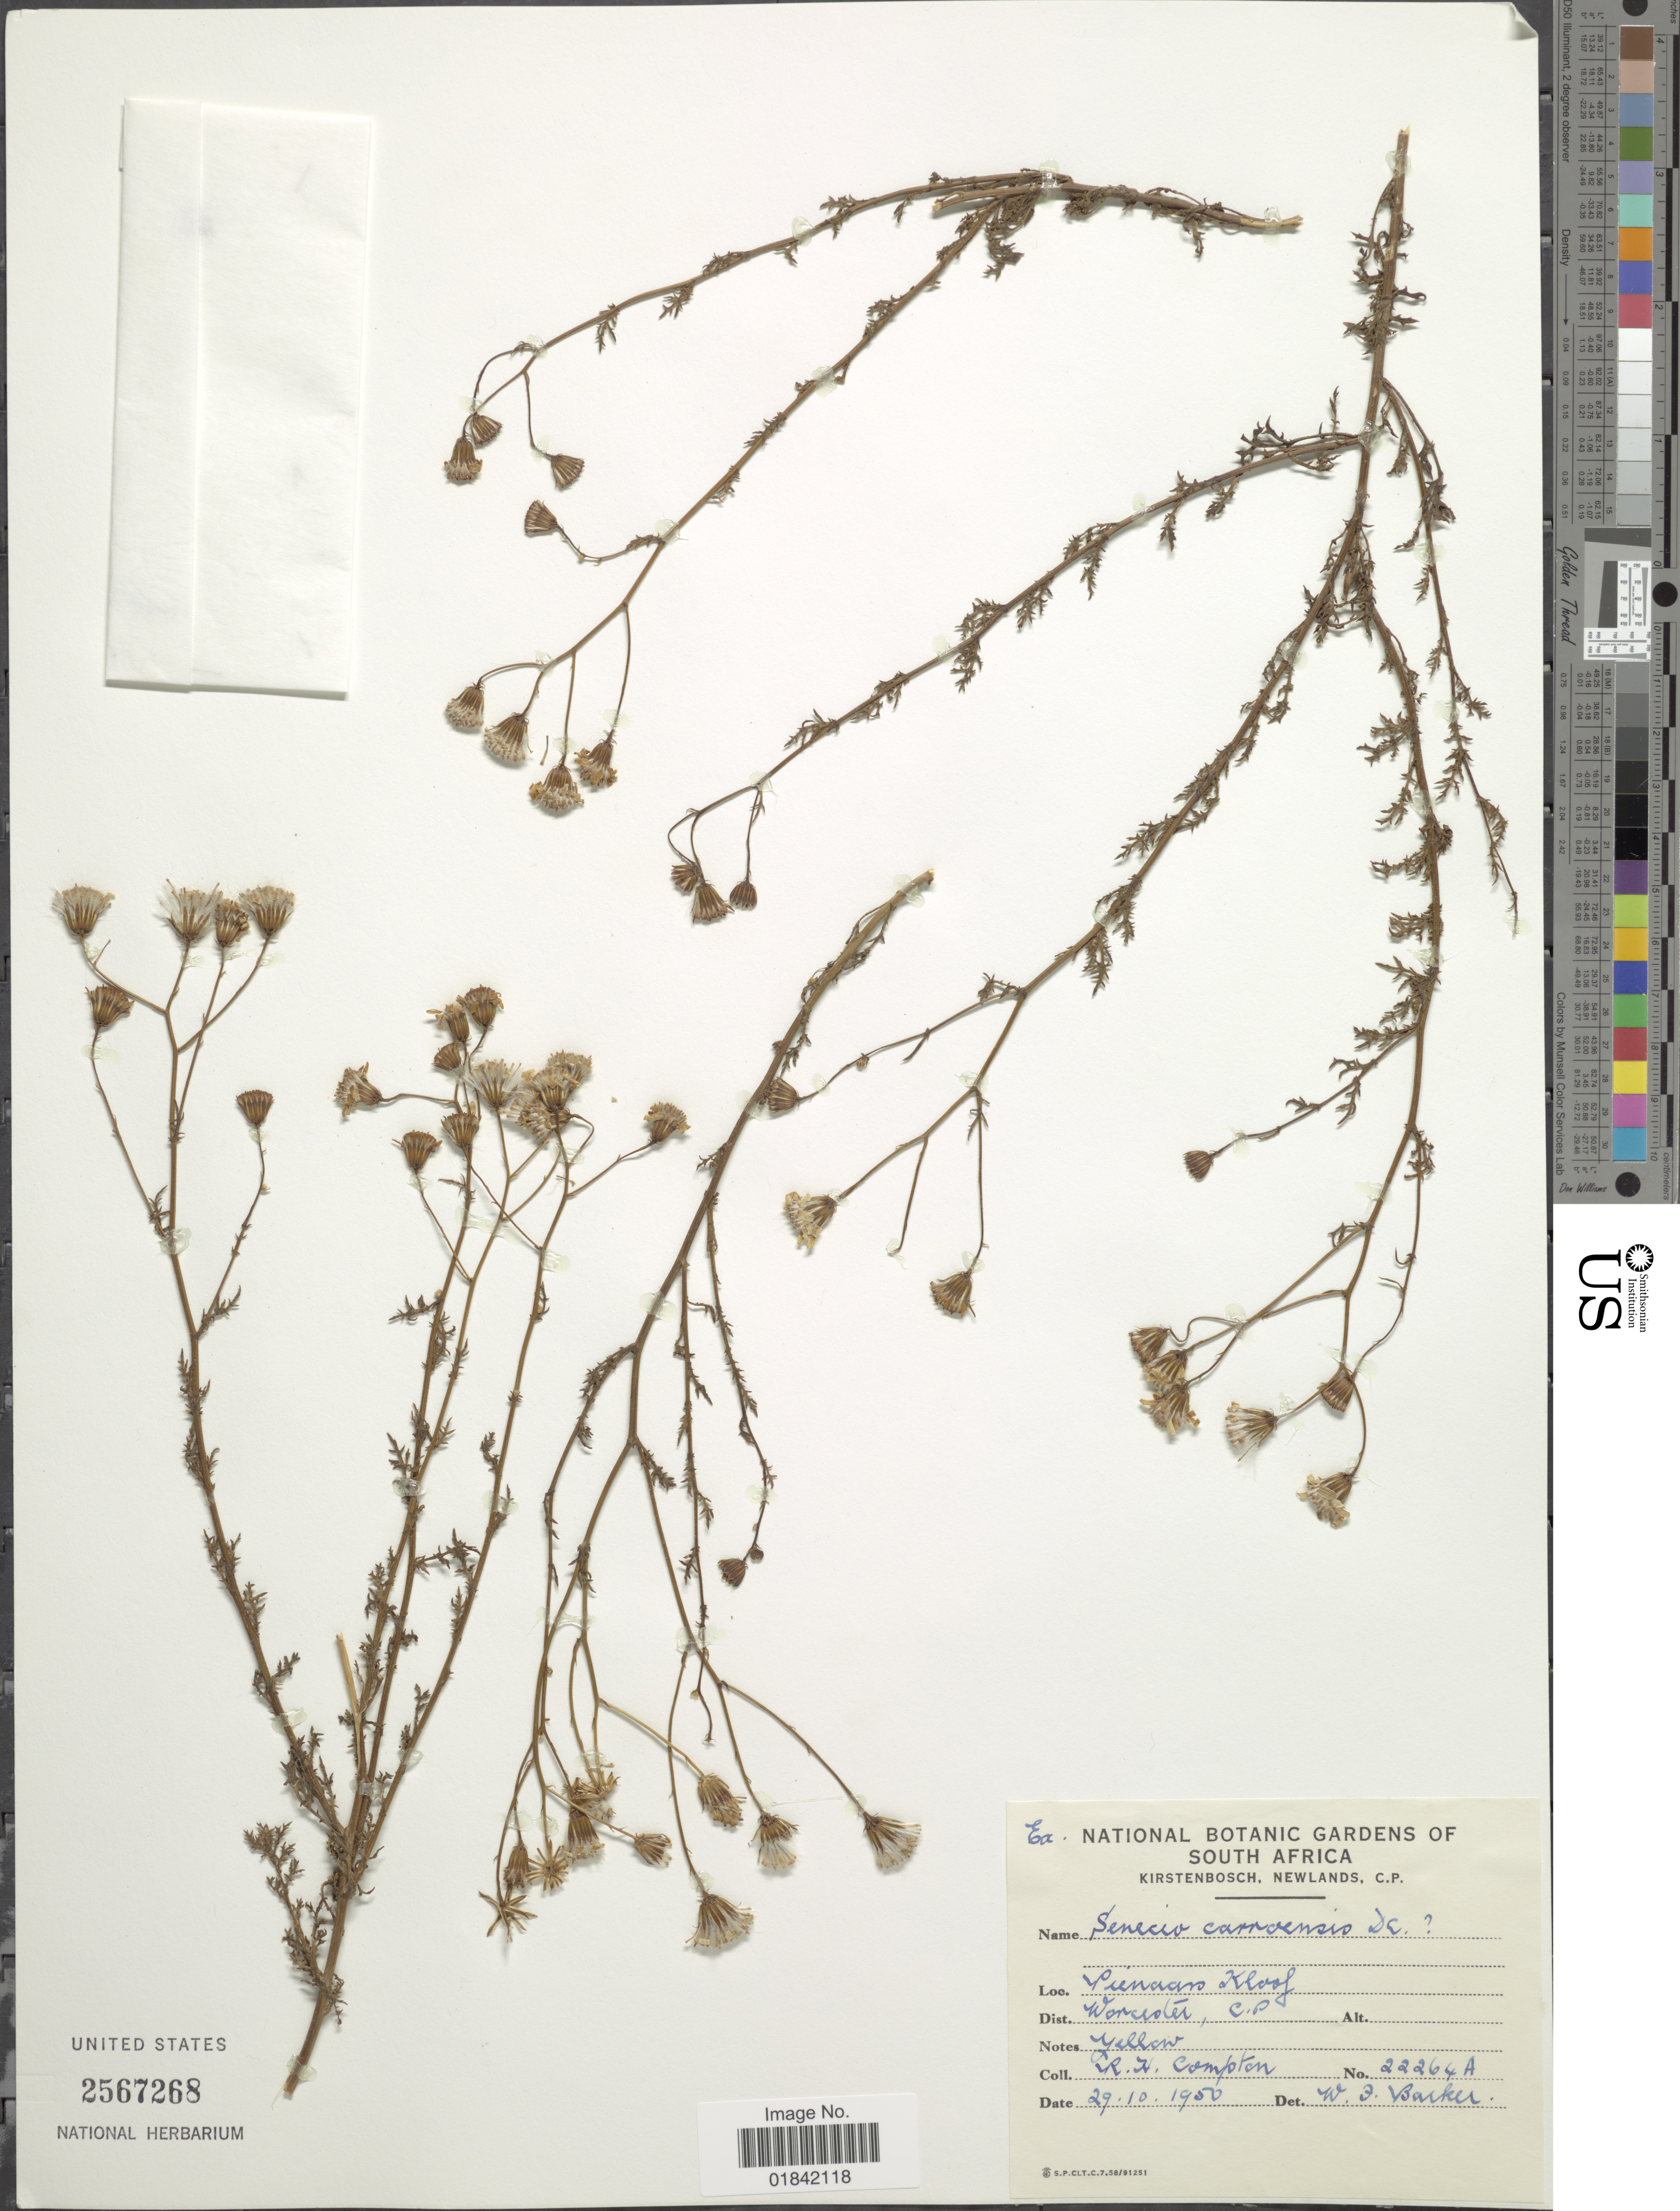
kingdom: Plantae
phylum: Tracheophyta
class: Magnoliopsida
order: Asterales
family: Asteraceae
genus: Senecio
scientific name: Senecio carroensis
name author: DC.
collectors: R. H. Compton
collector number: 22264a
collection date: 1950-10-29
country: South Africa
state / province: Western Cape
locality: Pienaars Kloof, Worcester, C. P.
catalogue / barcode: US 2567268